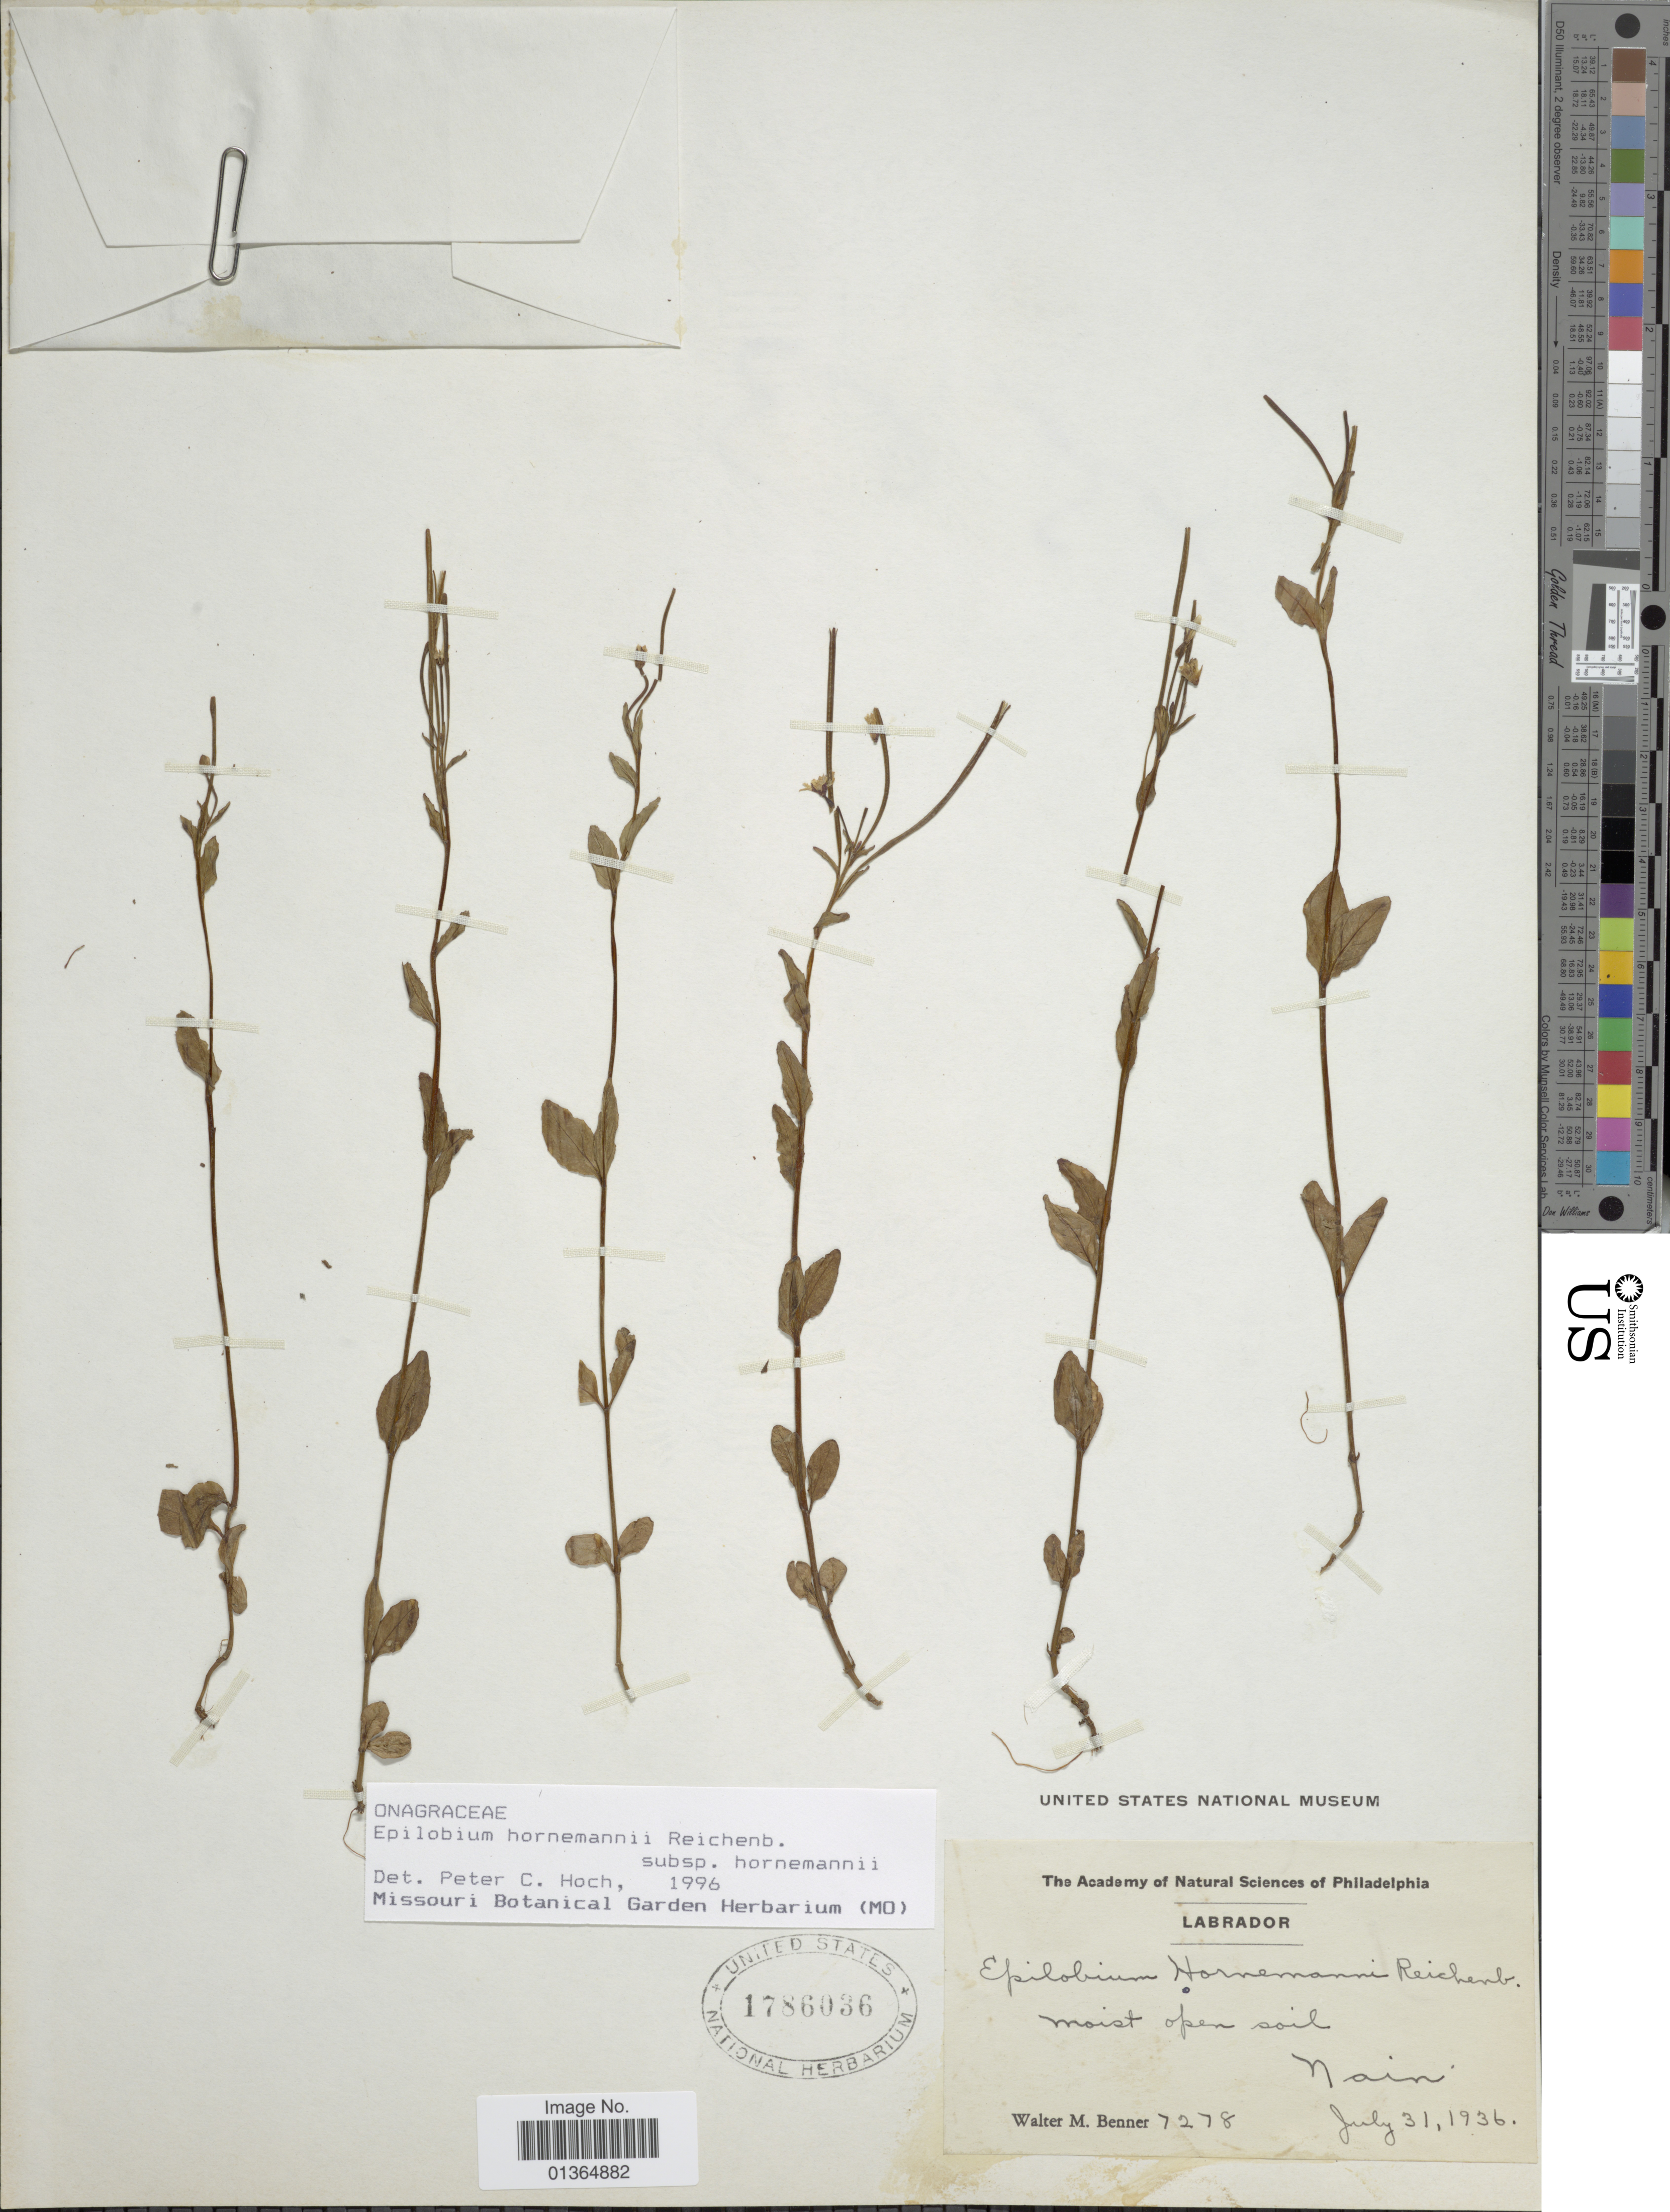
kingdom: Plantae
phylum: Tracheophyta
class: Magnoliopsida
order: Myrtales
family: Onagraceae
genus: Epilobium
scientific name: Epilobium hornemannii subsp. hornemannii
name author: Rchb.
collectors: W. Benner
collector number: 7278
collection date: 1936-07-31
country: Canada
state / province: Newfoundland and Labrador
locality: Labrador. Nain.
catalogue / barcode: US 1786036